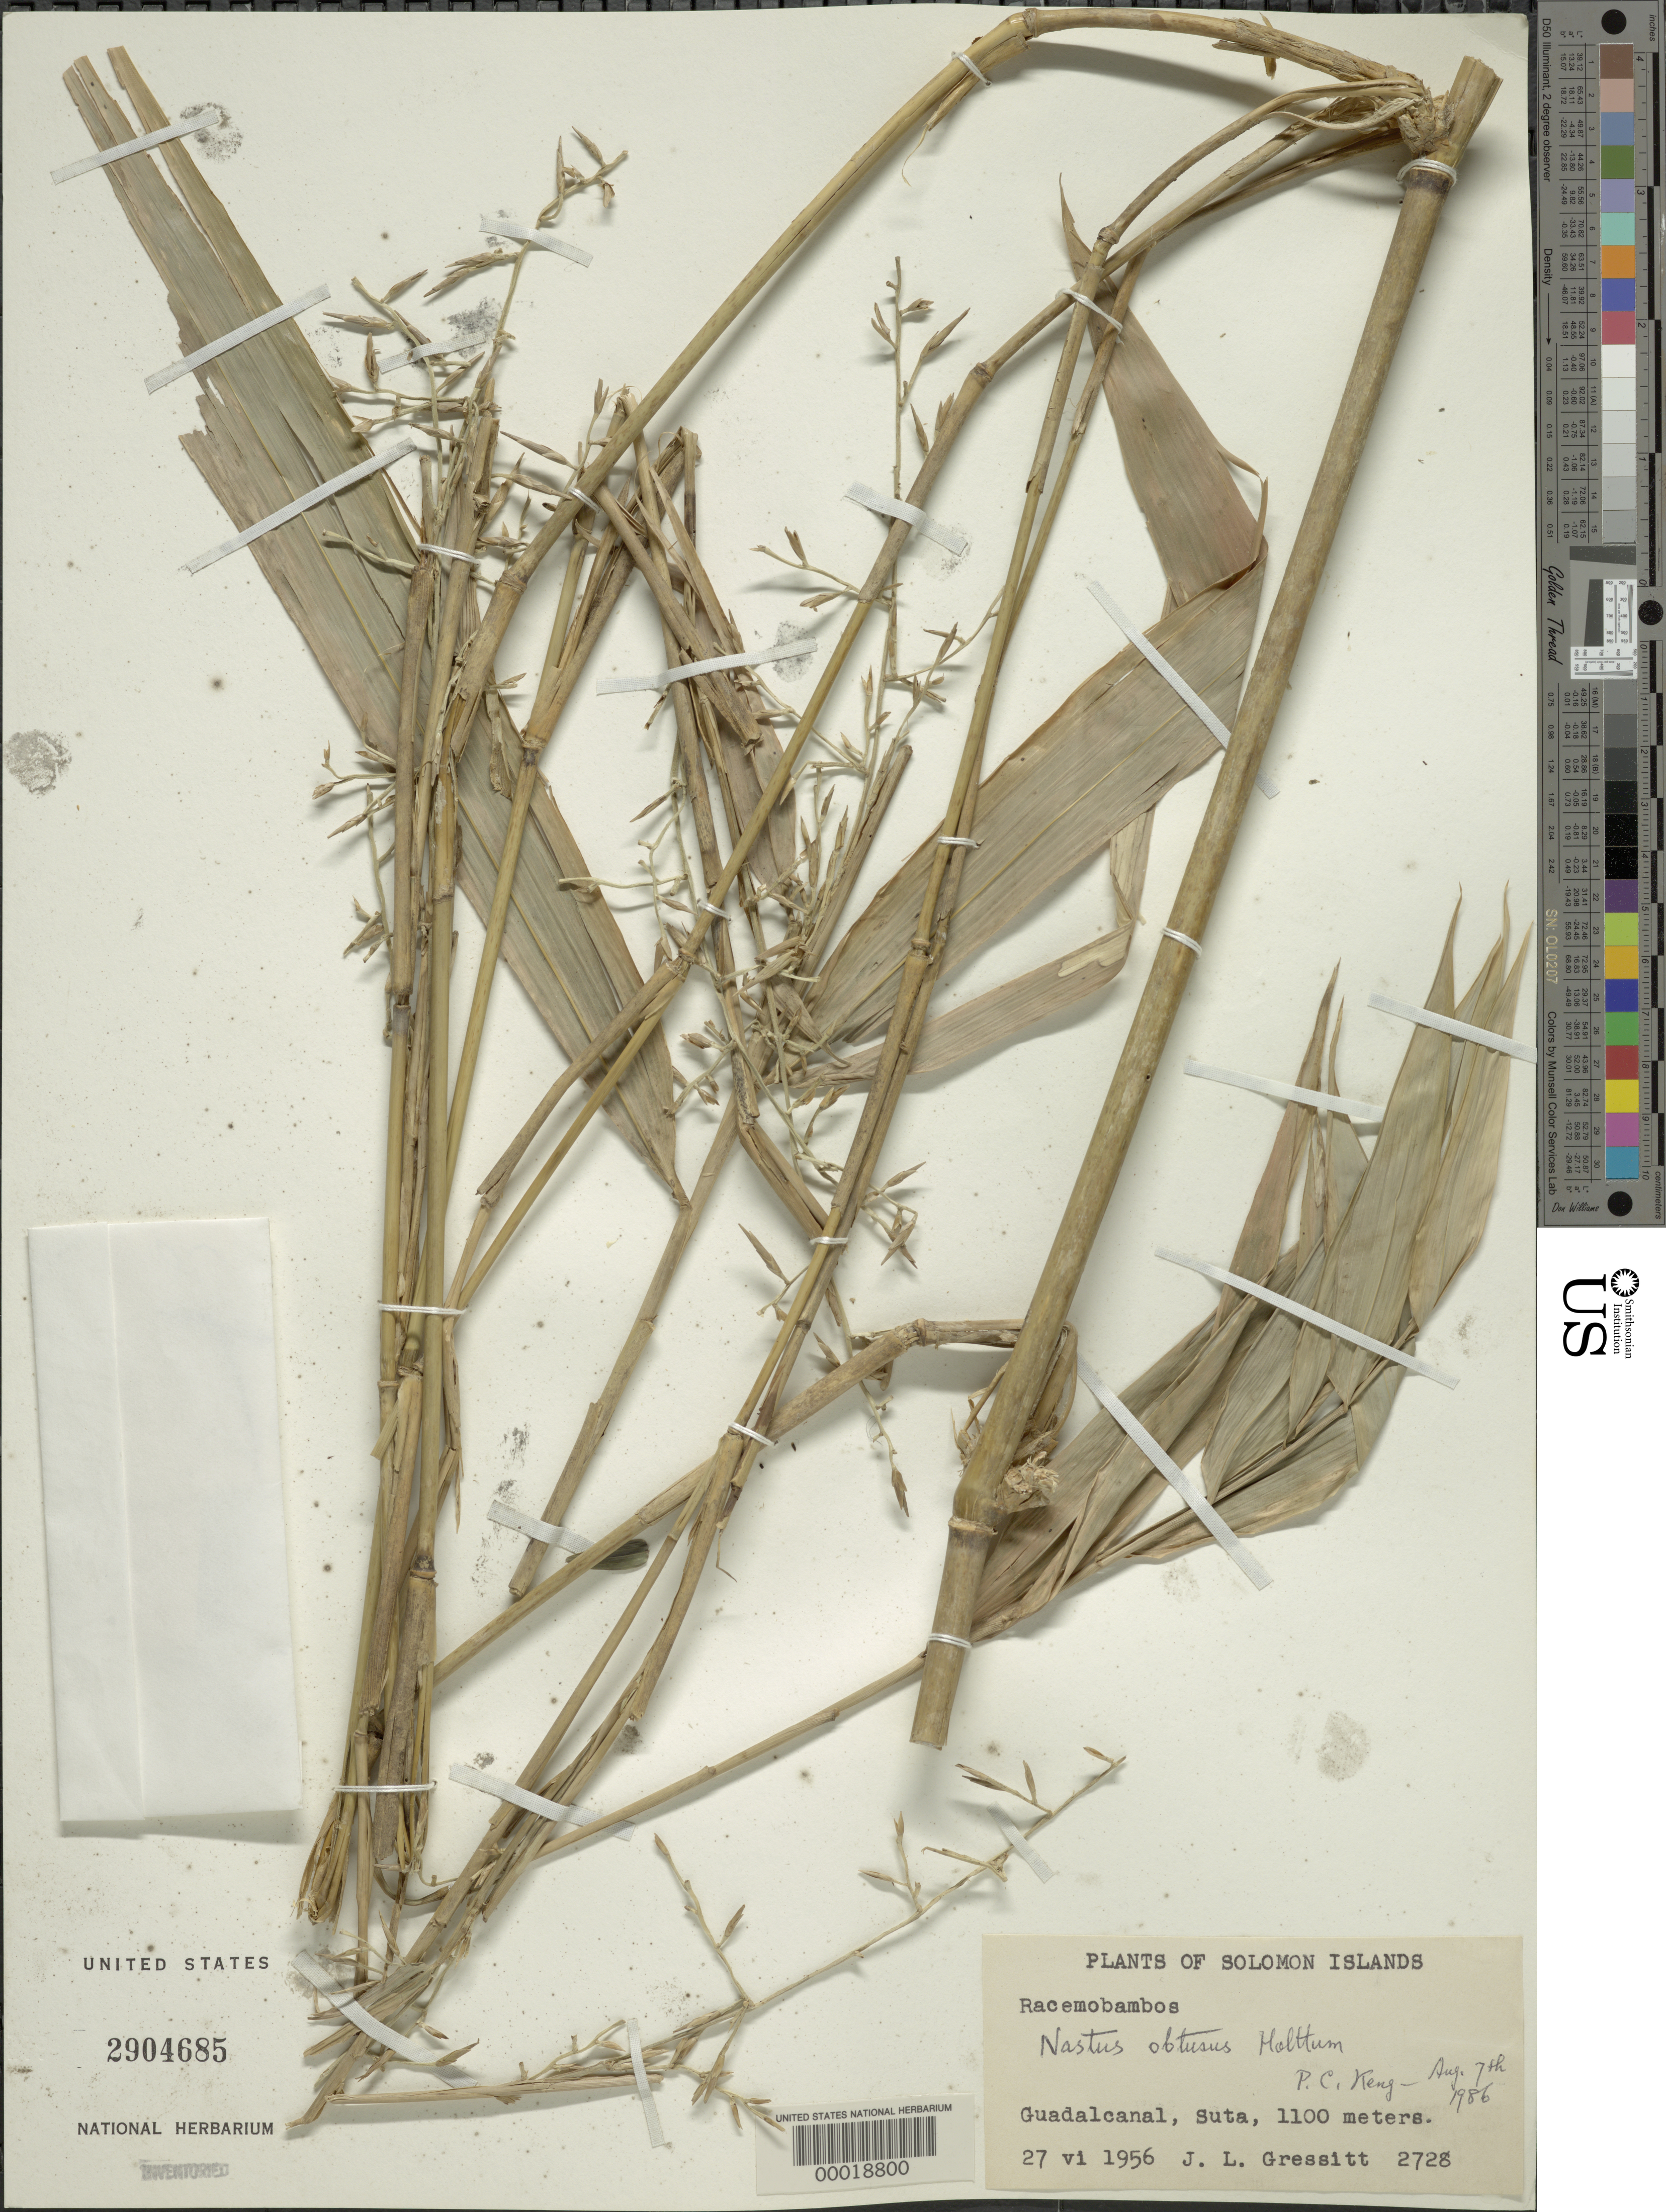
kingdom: Plantae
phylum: Tracheophyta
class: Liliopsida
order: Poales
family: Poaceae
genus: Nastus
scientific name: Nastus obtusus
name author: Holttum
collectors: J. Gressitt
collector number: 2728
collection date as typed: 27 Jun 1956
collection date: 1956-06-27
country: Solomon Islands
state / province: Guadalcanal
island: Guadalcanal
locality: Suta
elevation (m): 1100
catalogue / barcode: US 2904685